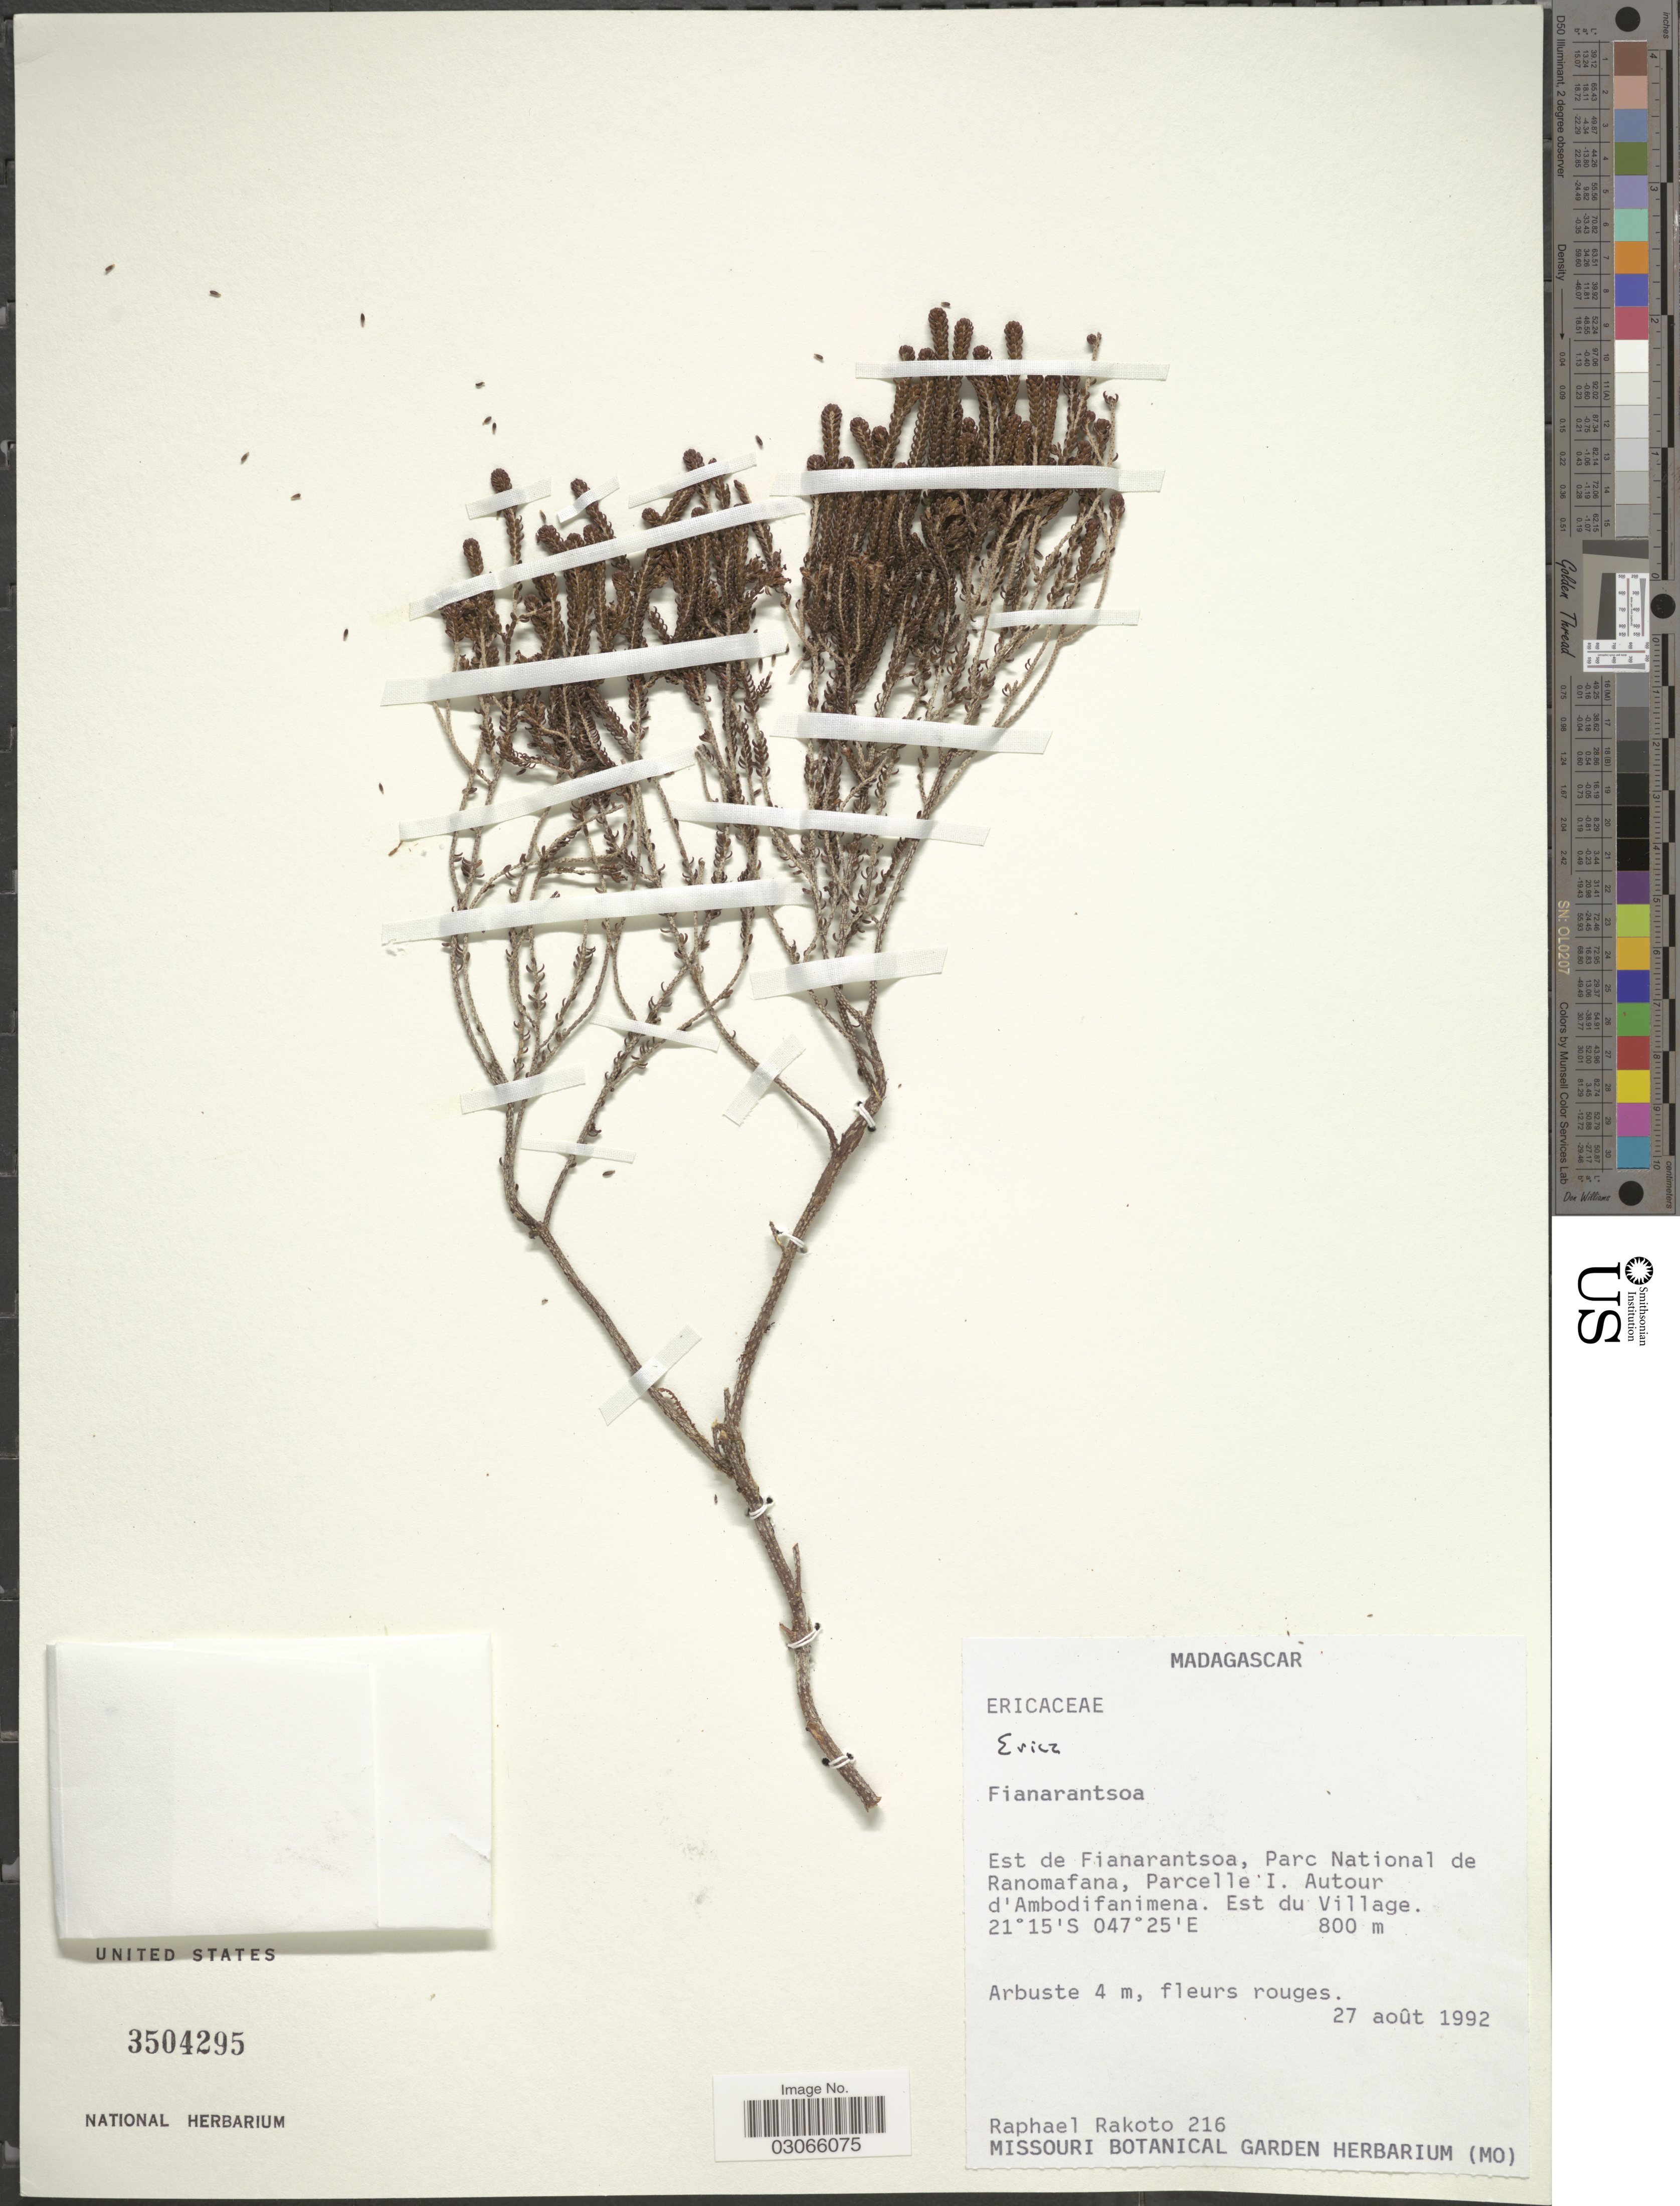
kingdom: Plantae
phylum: Tracheophyta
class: Magnoliopsida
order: Ericales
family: Ericaceae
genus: Erica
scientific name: Erica sp.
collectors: R. Rakoto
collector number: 216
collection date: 1992-08-27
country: Madagascar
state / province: Vatovavy Fitovinany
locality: Est de Fianarantsoa, Parc National de Ranomafana, Parcelle I. Autour d'Ambodifanimena. Est du Village.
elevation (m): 800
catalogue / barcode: US 3504295